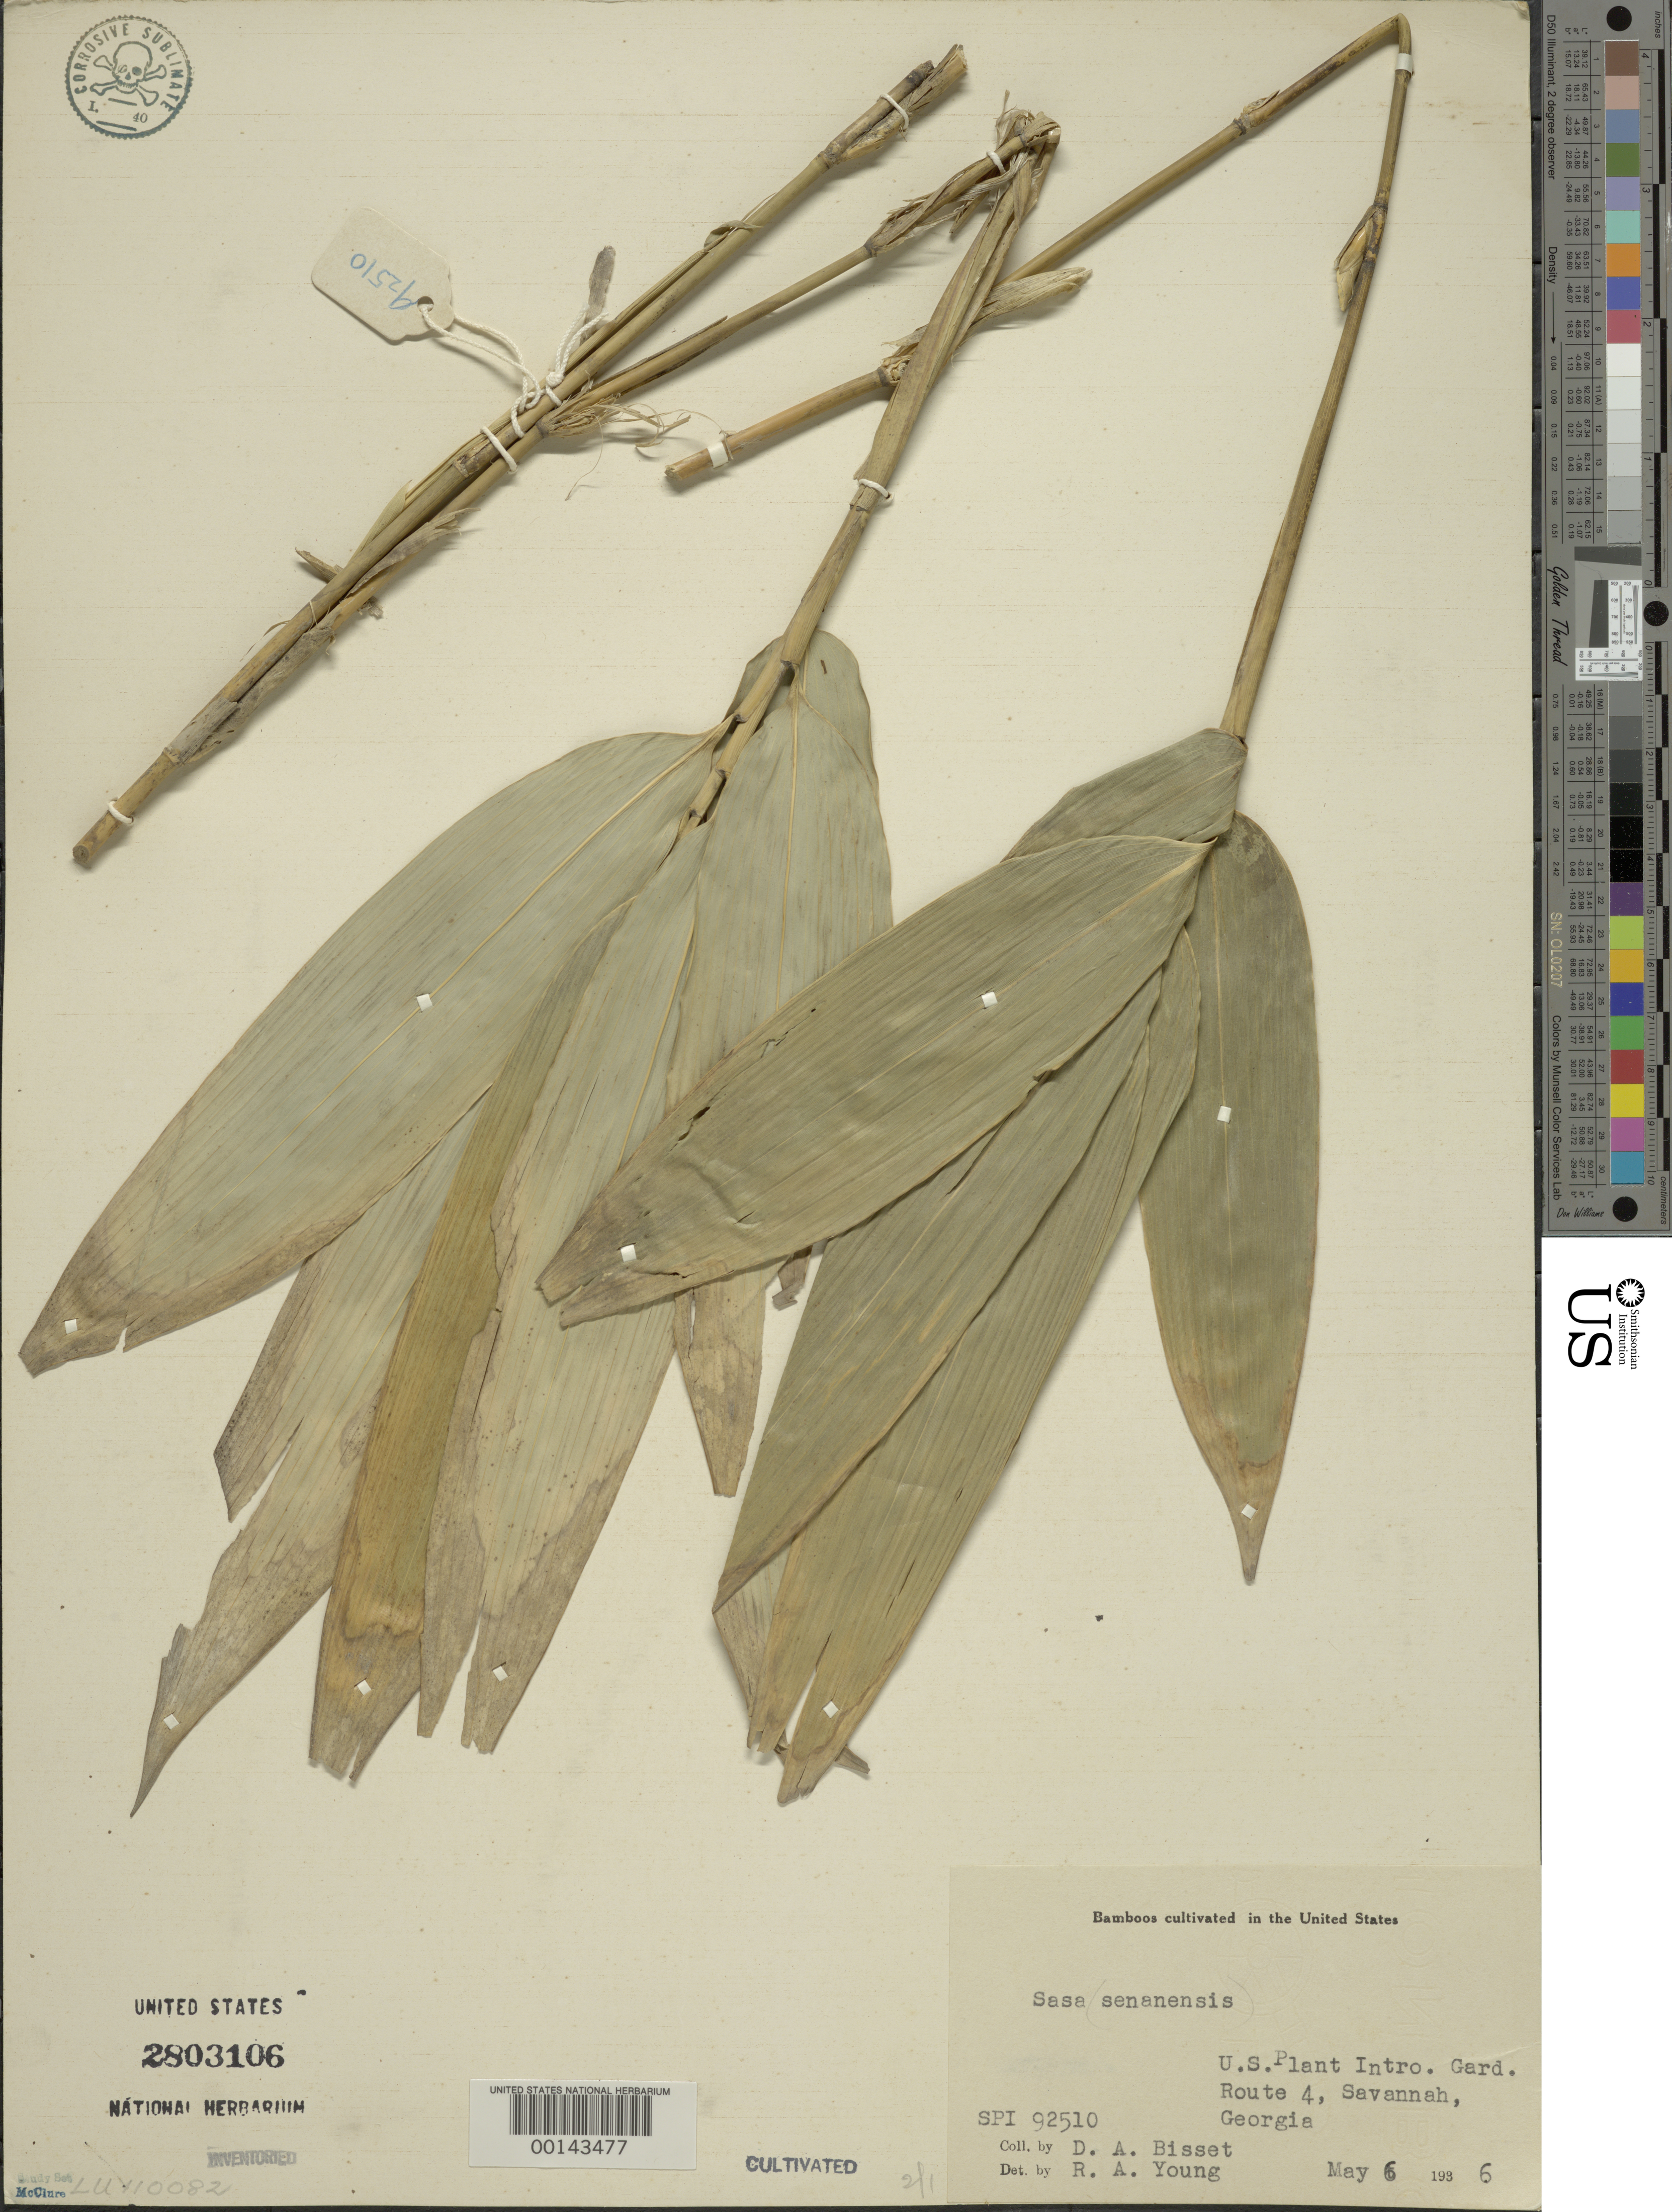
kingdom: Plantae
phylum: Tracheophyta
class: Liliopsida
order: Poales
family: Poaceae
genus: Sasa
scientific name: Sasa senanensis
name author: (Franch. & Sav.) Rehder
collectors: D. Bisset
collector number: SPI 92510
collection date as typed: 06 May 1936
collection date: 1936-05-06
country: United States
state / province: Georgia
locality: Savannah, usda pi station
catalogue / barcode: US 2803106